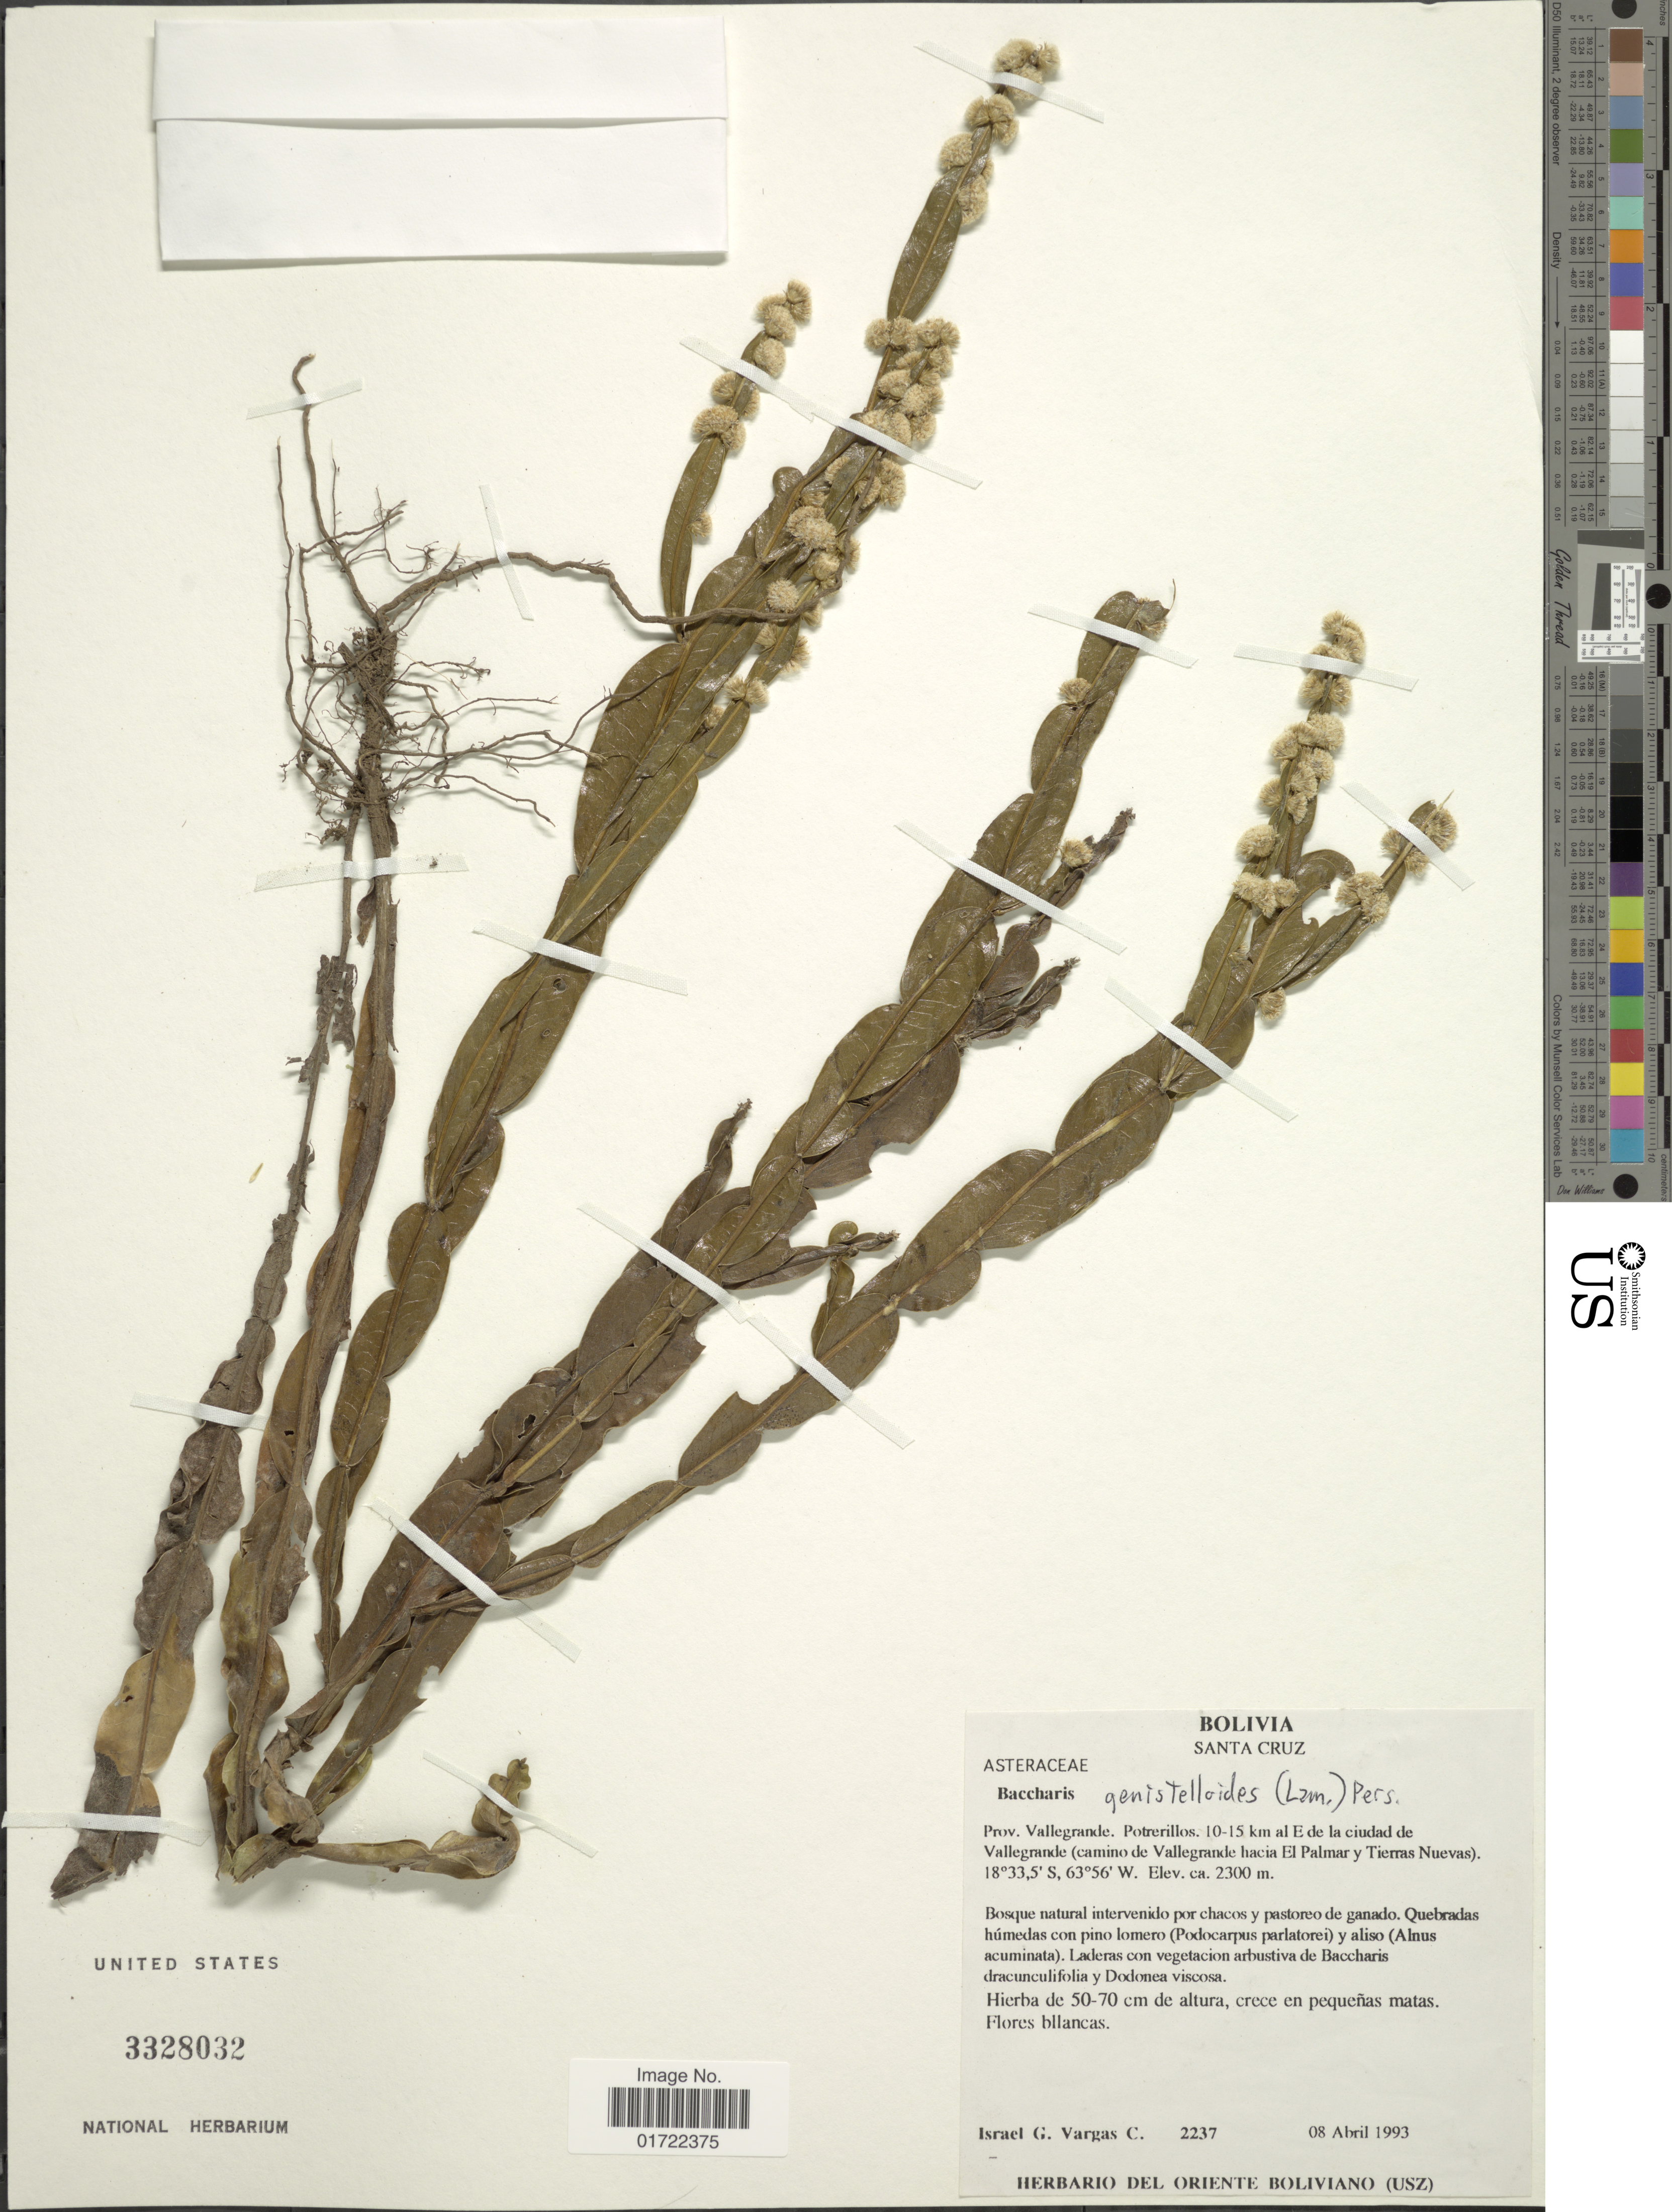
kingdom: Plantae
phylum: Tracheophyta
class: Magnoliopsida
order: Asterales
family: Asteraceae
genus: Baccharis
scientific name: Baccharis genistelloides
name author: (Lam.) Pers.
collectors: I. G. Vargas C.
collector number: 2237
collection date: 1993-04-08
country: Bolivia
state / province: Santa Cruz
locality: Prov. Vallegrande, Potrerillos, 10-15 km al E de la ciudad de Vallegrande (camino de Vallegrande hacia El Palmar y Tierras Nuevas)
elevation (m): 2300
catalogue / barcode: US 3328032